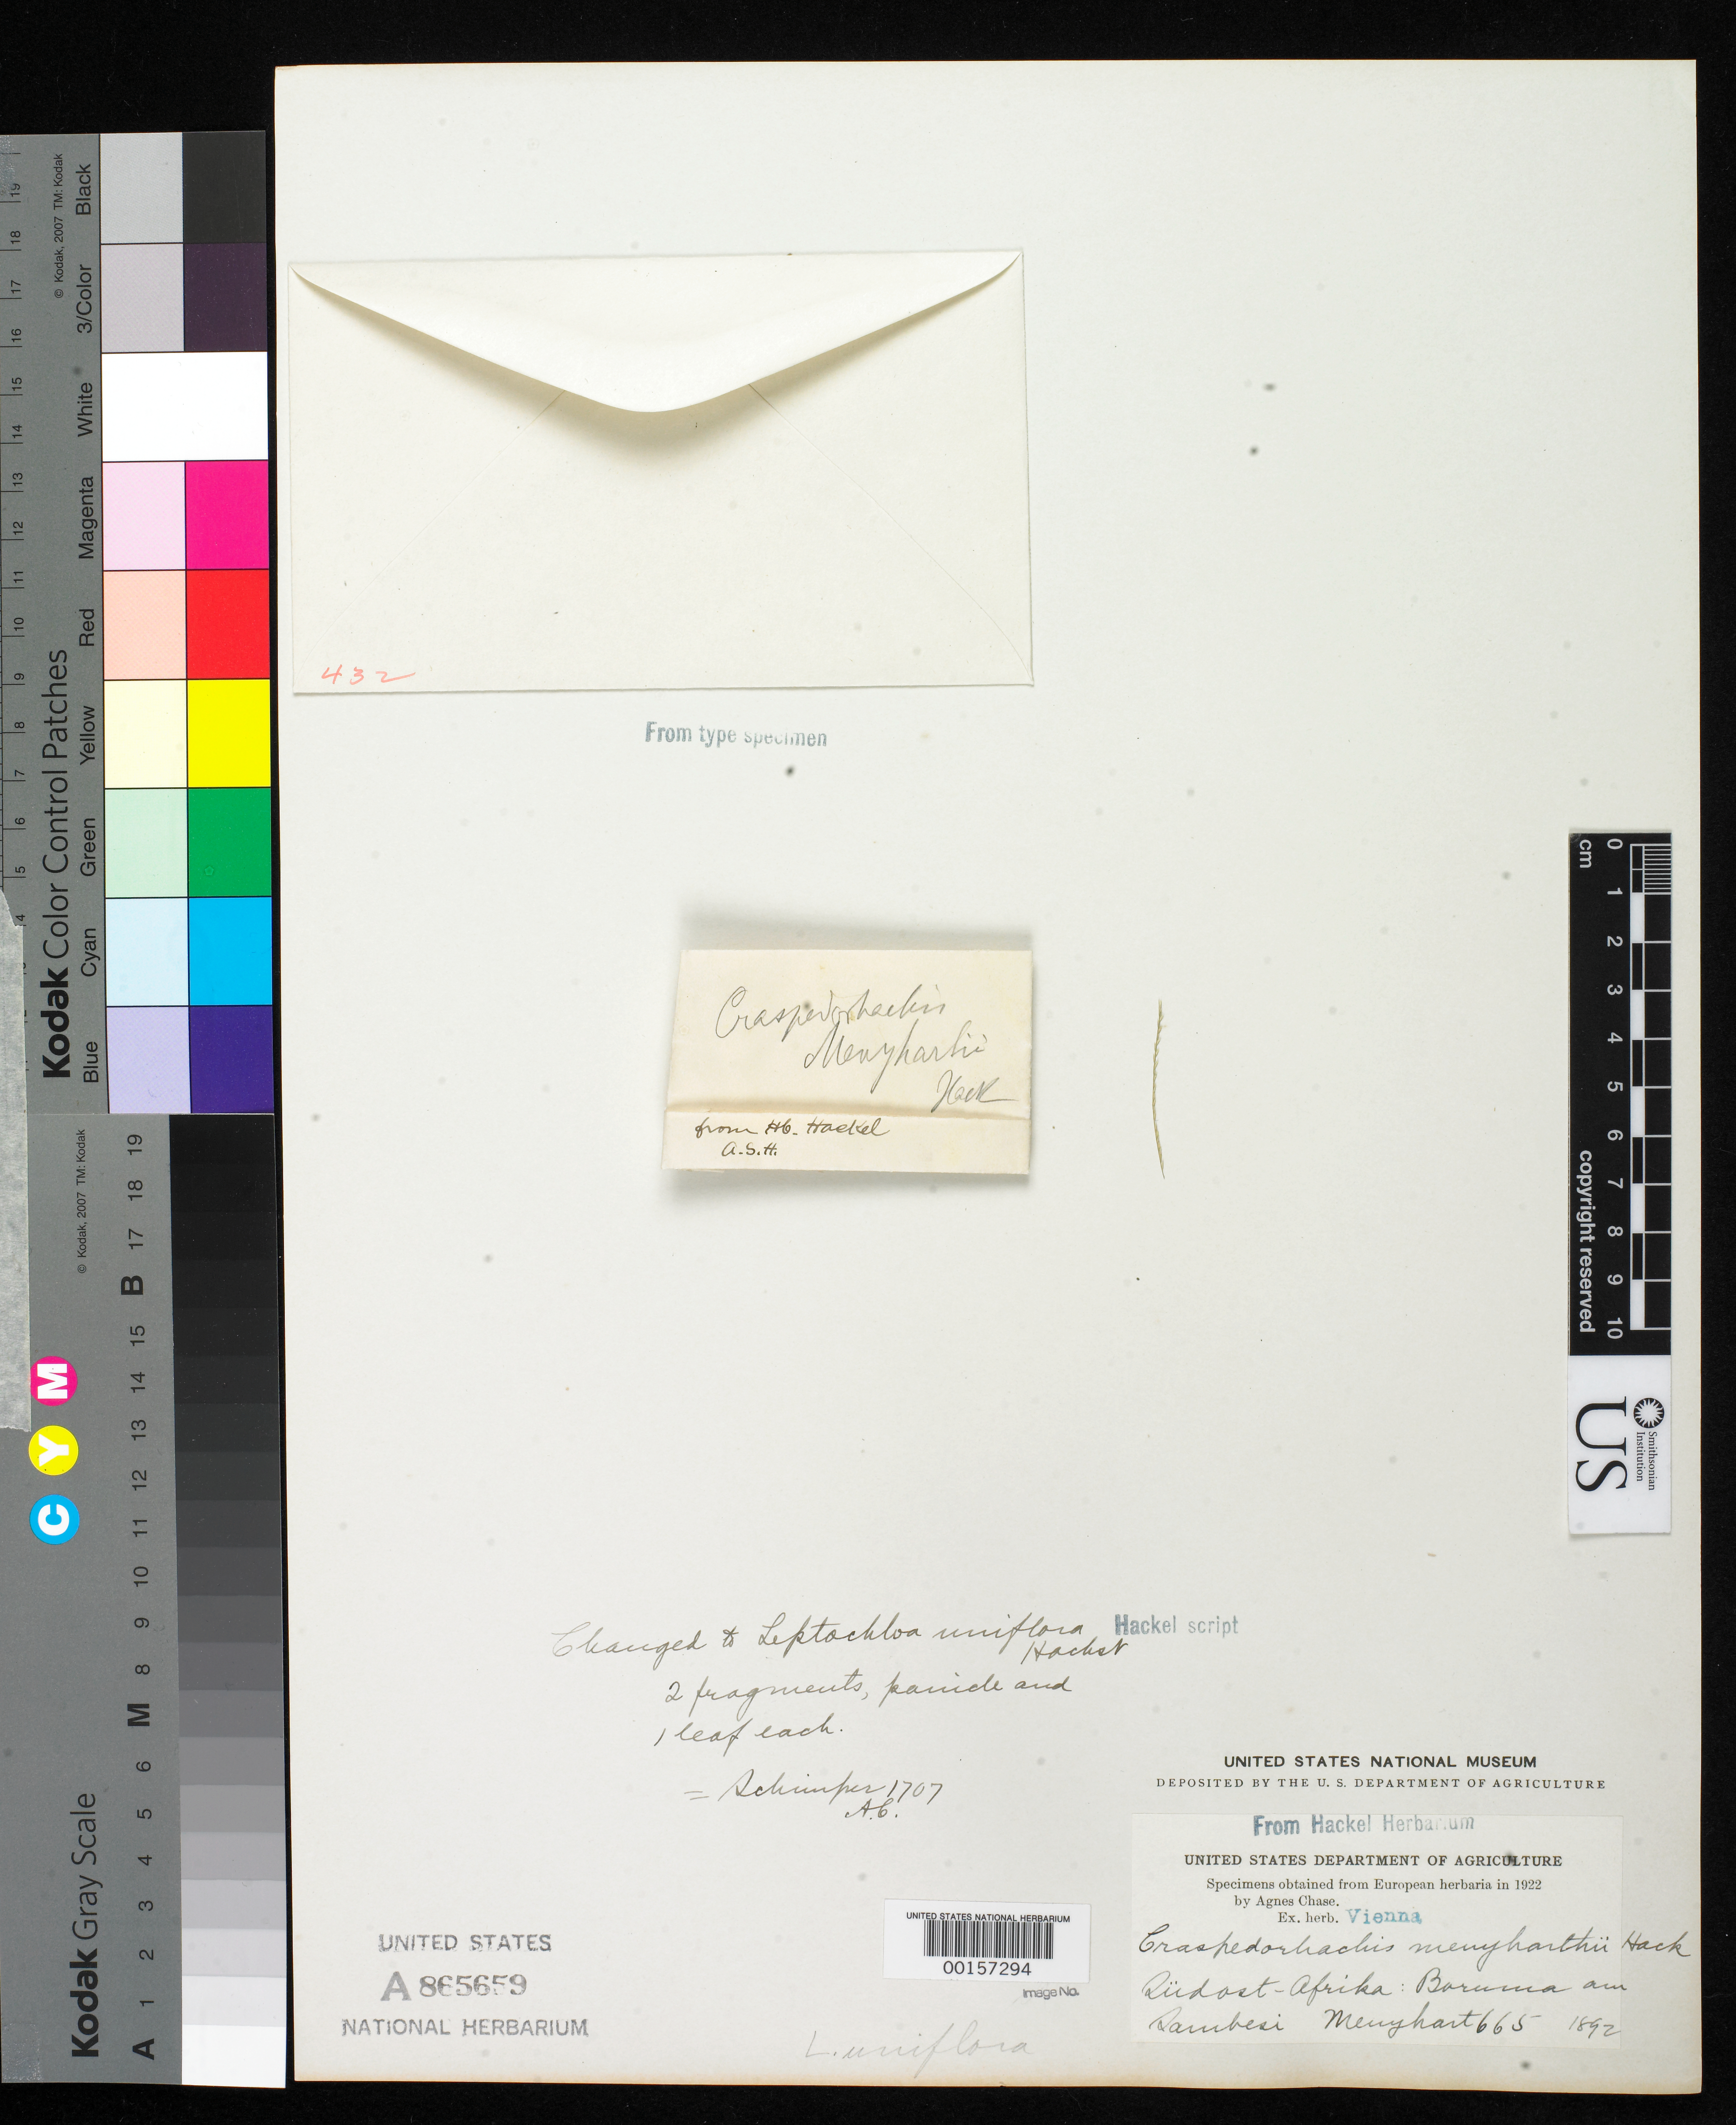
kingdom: Plantae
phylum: Tracheophyta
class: Liliopsida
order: Poales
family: Poaceae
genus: Craspedorhachis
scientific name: Craspedorhachis menyharthii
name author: Hack. in Schinz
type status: Type Fragment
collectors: L. Menyharth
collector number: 665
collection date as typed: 1892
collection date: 1892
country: Mozambique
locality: Boruma am Zambesi.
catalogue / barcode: US 865659A